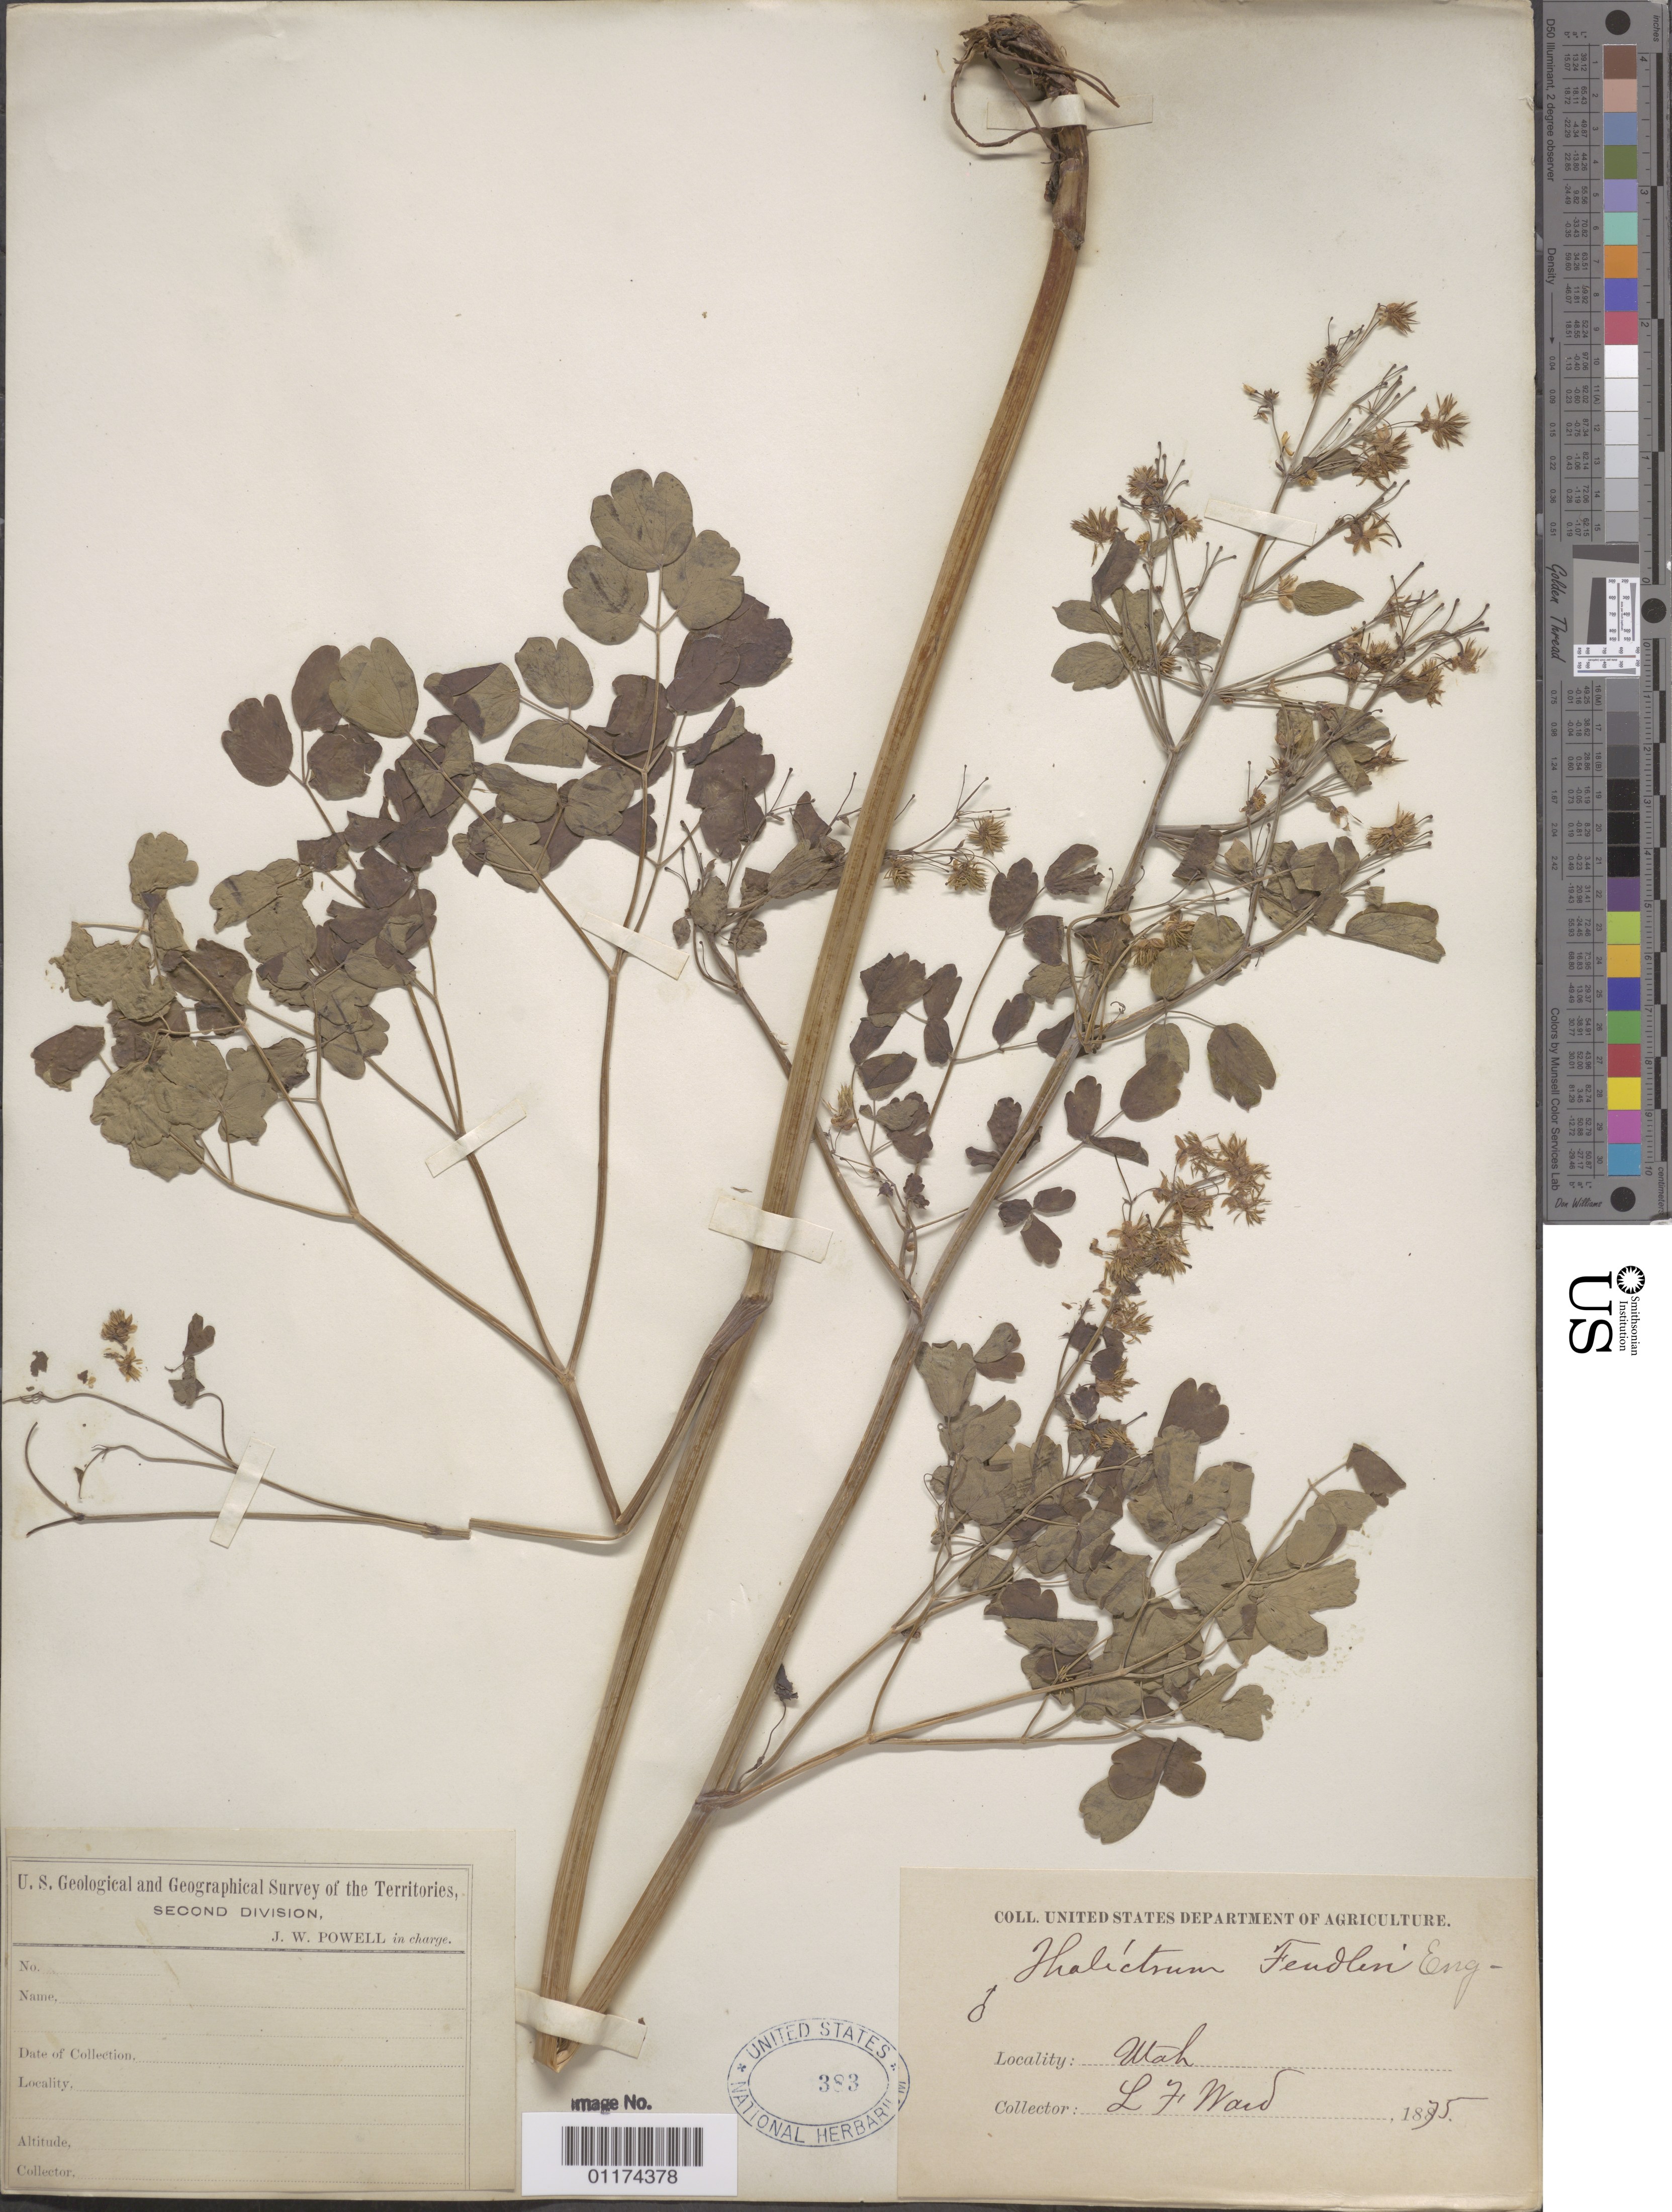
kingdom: Plantae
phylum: Tracheophyta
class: Magnoliopsida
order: Ranunculales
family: Ranunculaceae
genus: Thalictrum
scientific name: Thalictrum fendleri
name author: Engelm. ex A. Gray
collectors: L. F. Ward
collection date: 1875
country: United States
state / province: Utah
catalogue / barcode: US 383